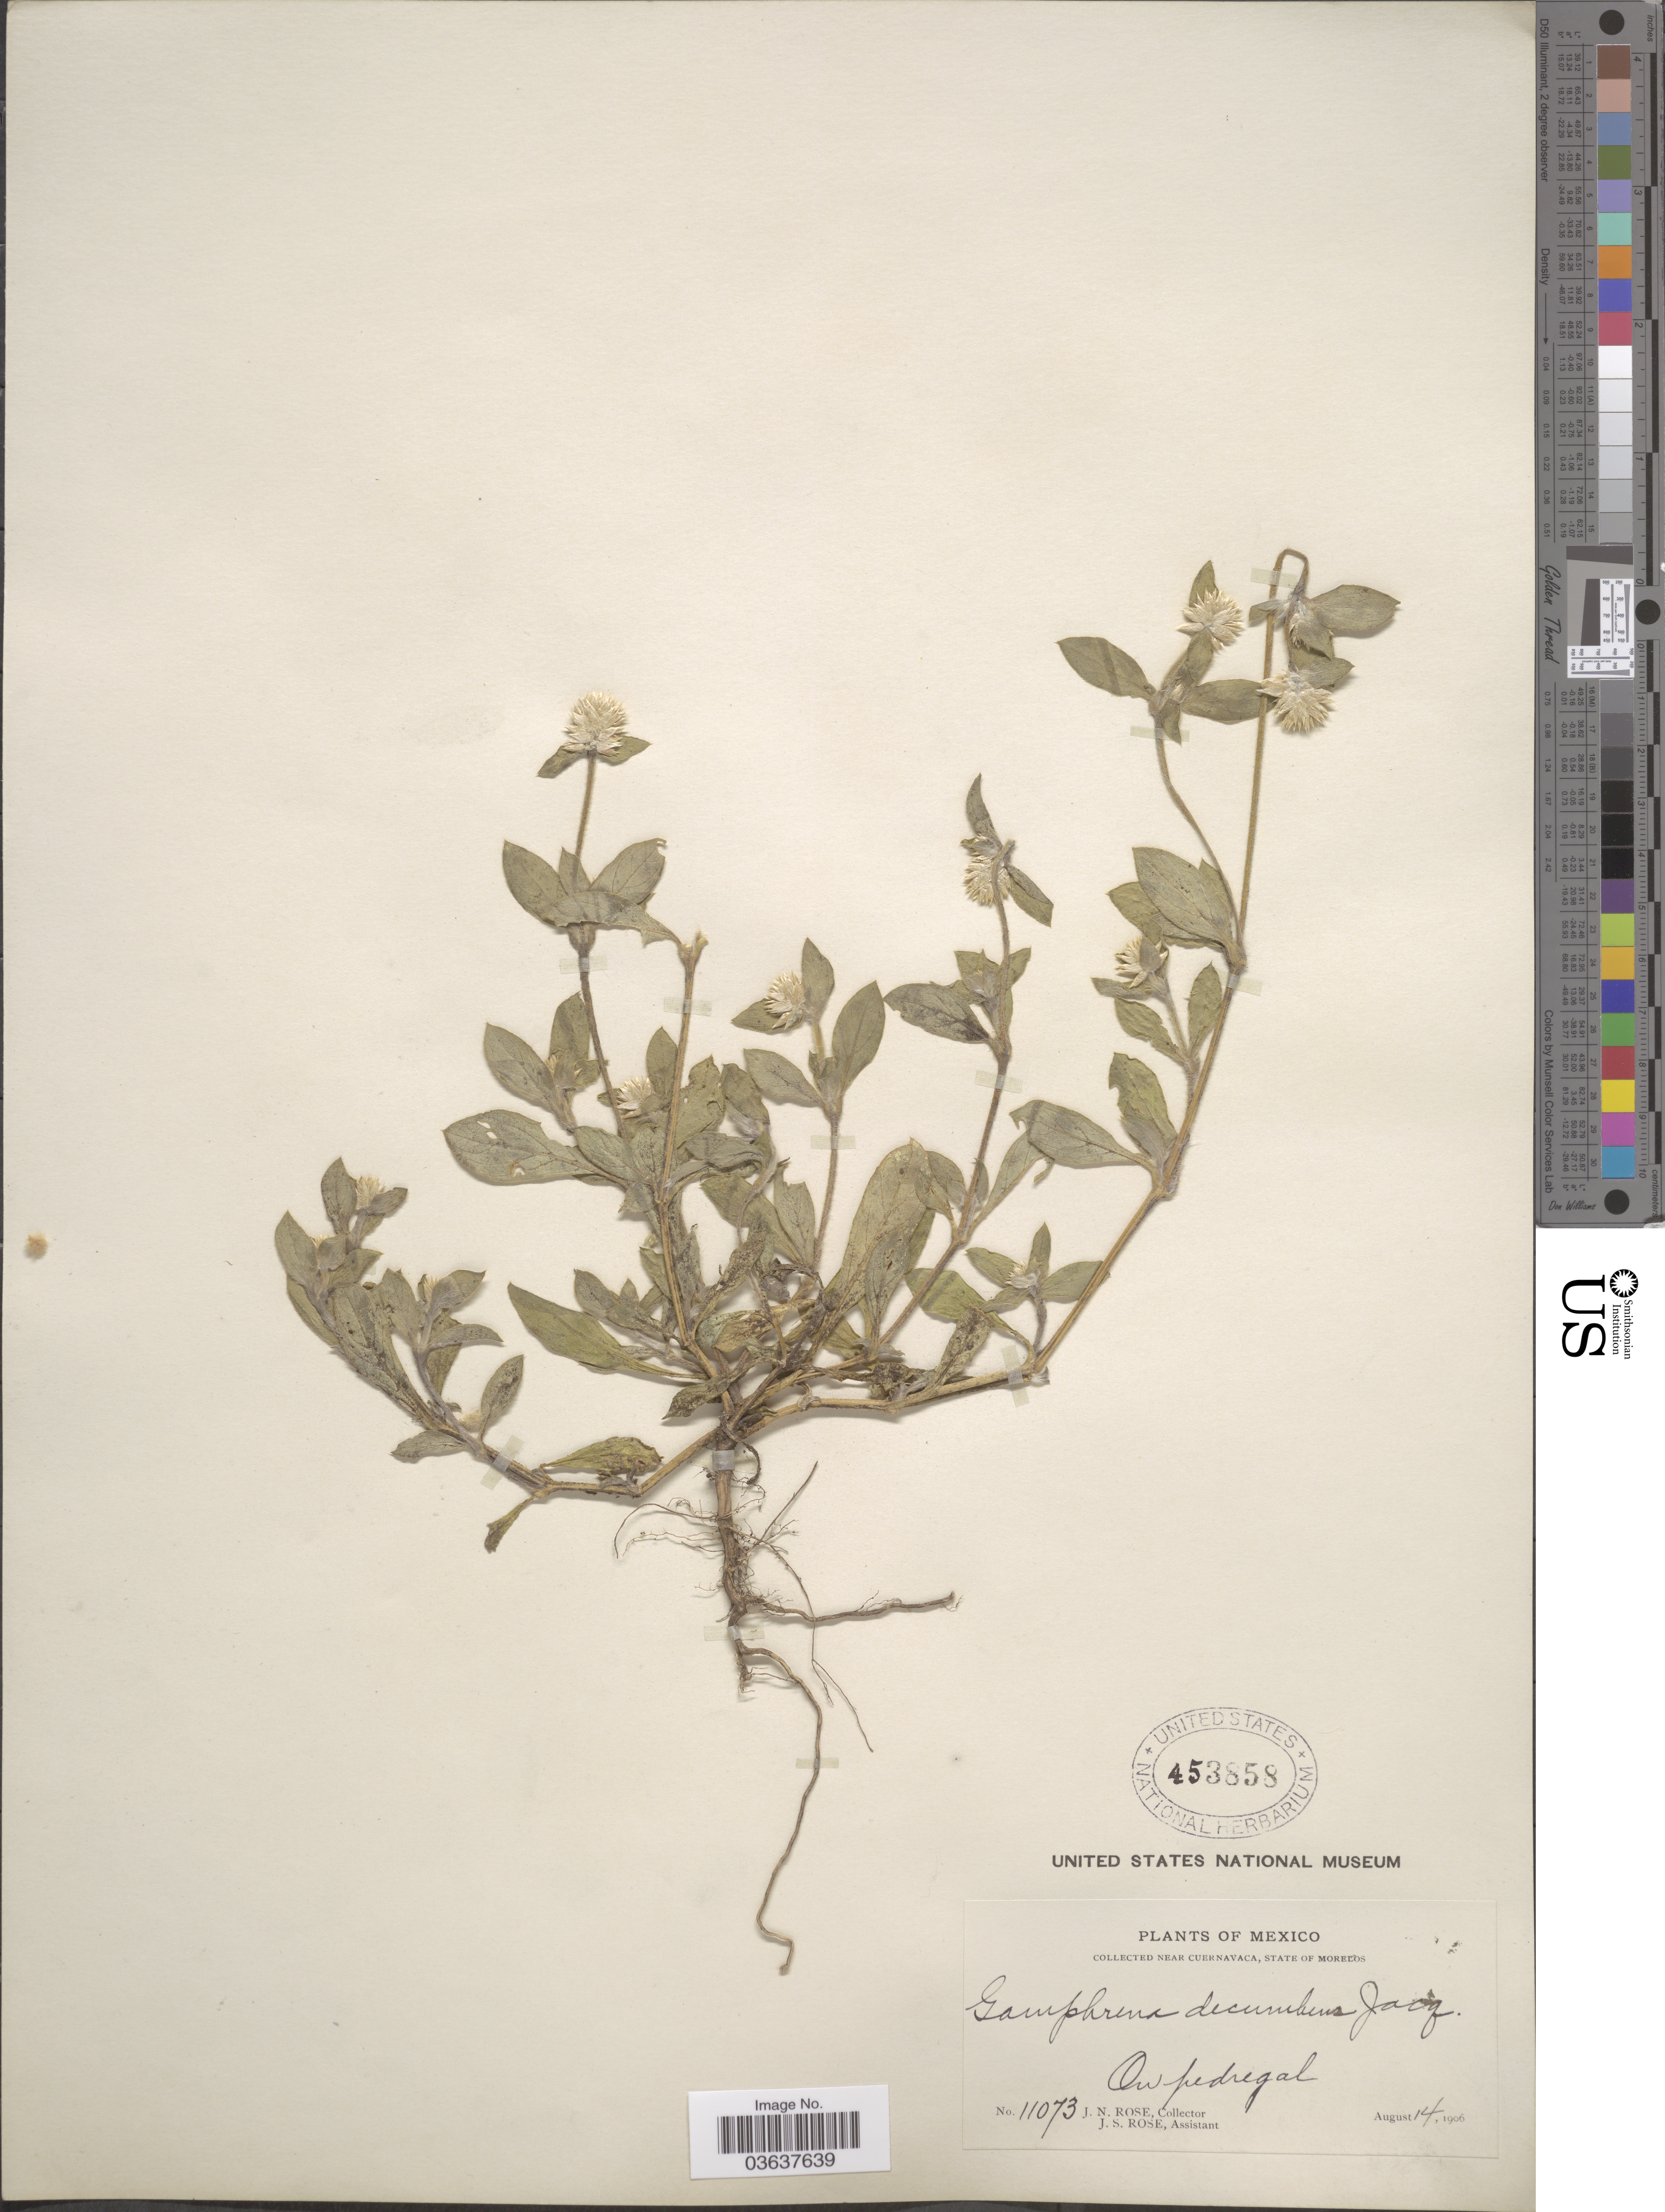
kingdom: Plantae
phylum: Tracheophyta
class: Magnoliopsida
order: Caryophyllales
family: Amaranthaceae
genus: Gomphrena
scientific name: Gomphrena decumbens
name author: Jacq.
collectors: J. N. Rose & J. S. Rose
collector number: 11073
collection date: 1906-08-14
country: Mexico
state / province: Morelos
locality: Near Cuernavaca, On pedregal.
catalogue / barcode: US 453858